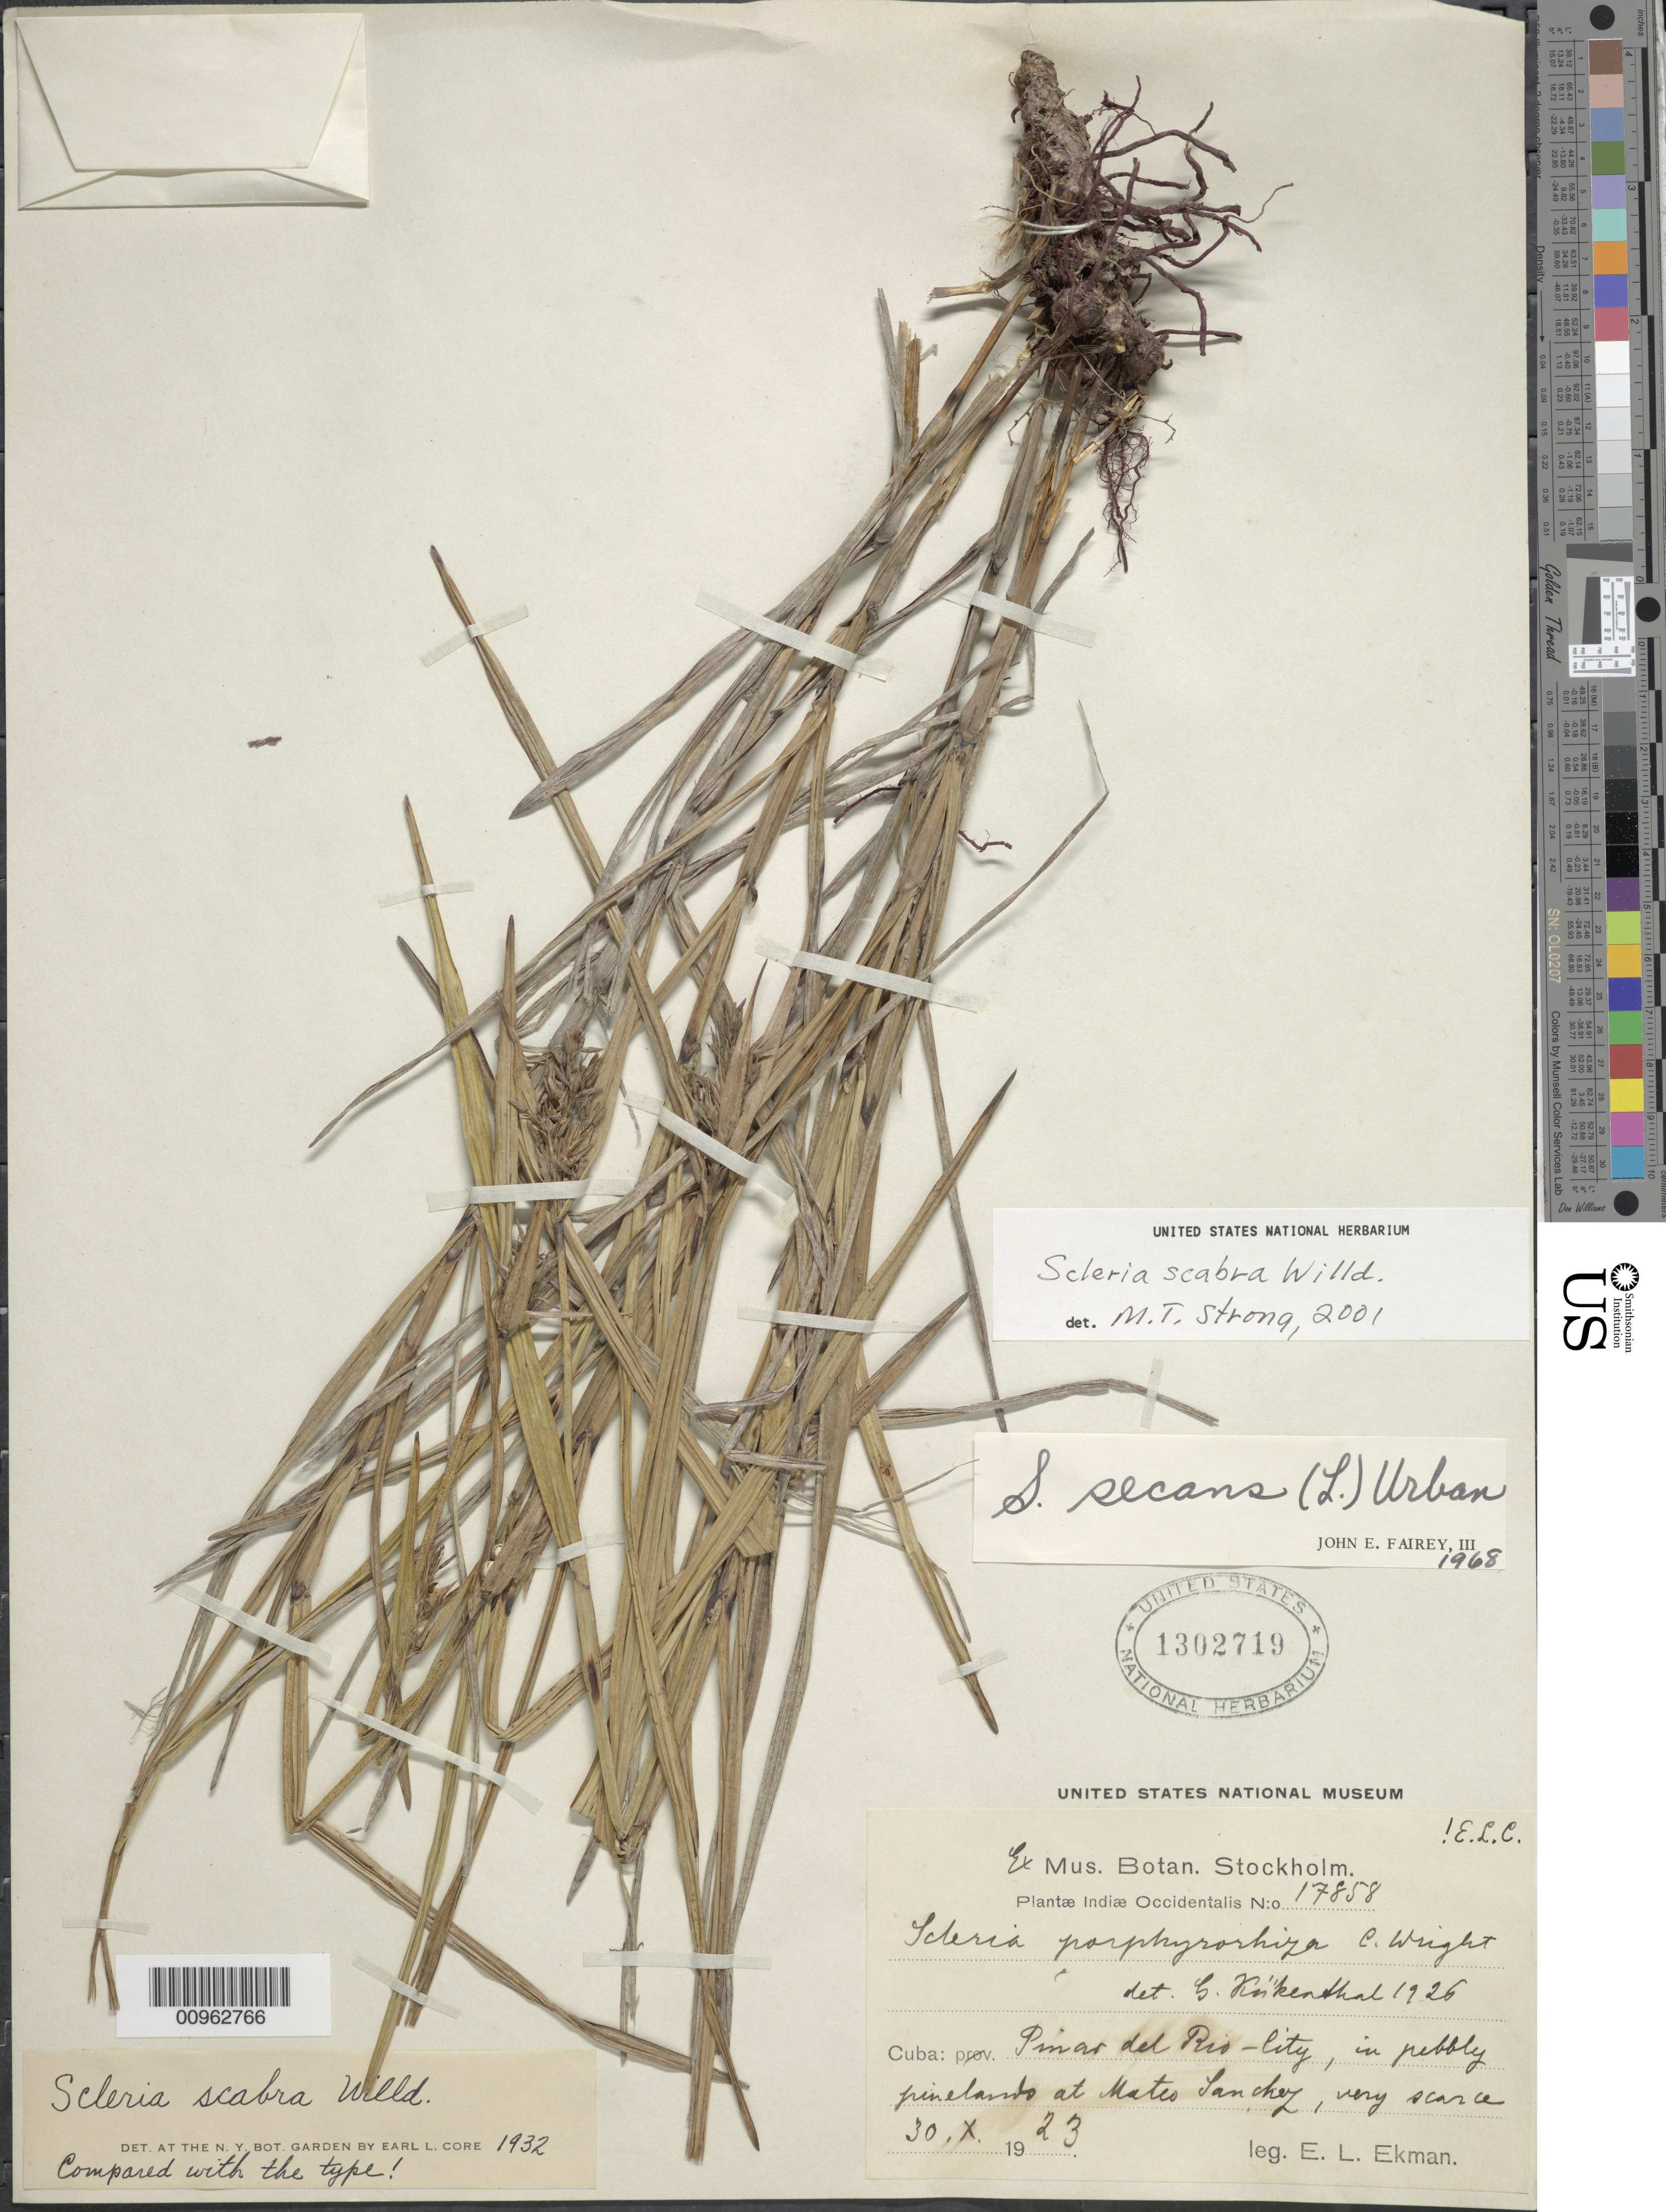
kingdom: Plantae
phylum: Tracheophyta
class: Liliopsida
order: Poales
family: Cyperaceae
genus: Scleria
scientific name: Scleria scabra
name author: Willd.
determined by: Strong, M. T., (US), Smithsonian Institution - National Museum of Natural History (UNITED STATES)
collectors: E. L. Ekman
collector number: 17858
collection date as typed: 30 Oct 1923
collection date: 1923-10-30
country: Cuba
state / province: Pinar del Rio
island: Cuba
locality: Pinar del Rio City, at Mateo Sanchez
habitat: In pebbly pinelands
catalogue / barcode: US 1302719